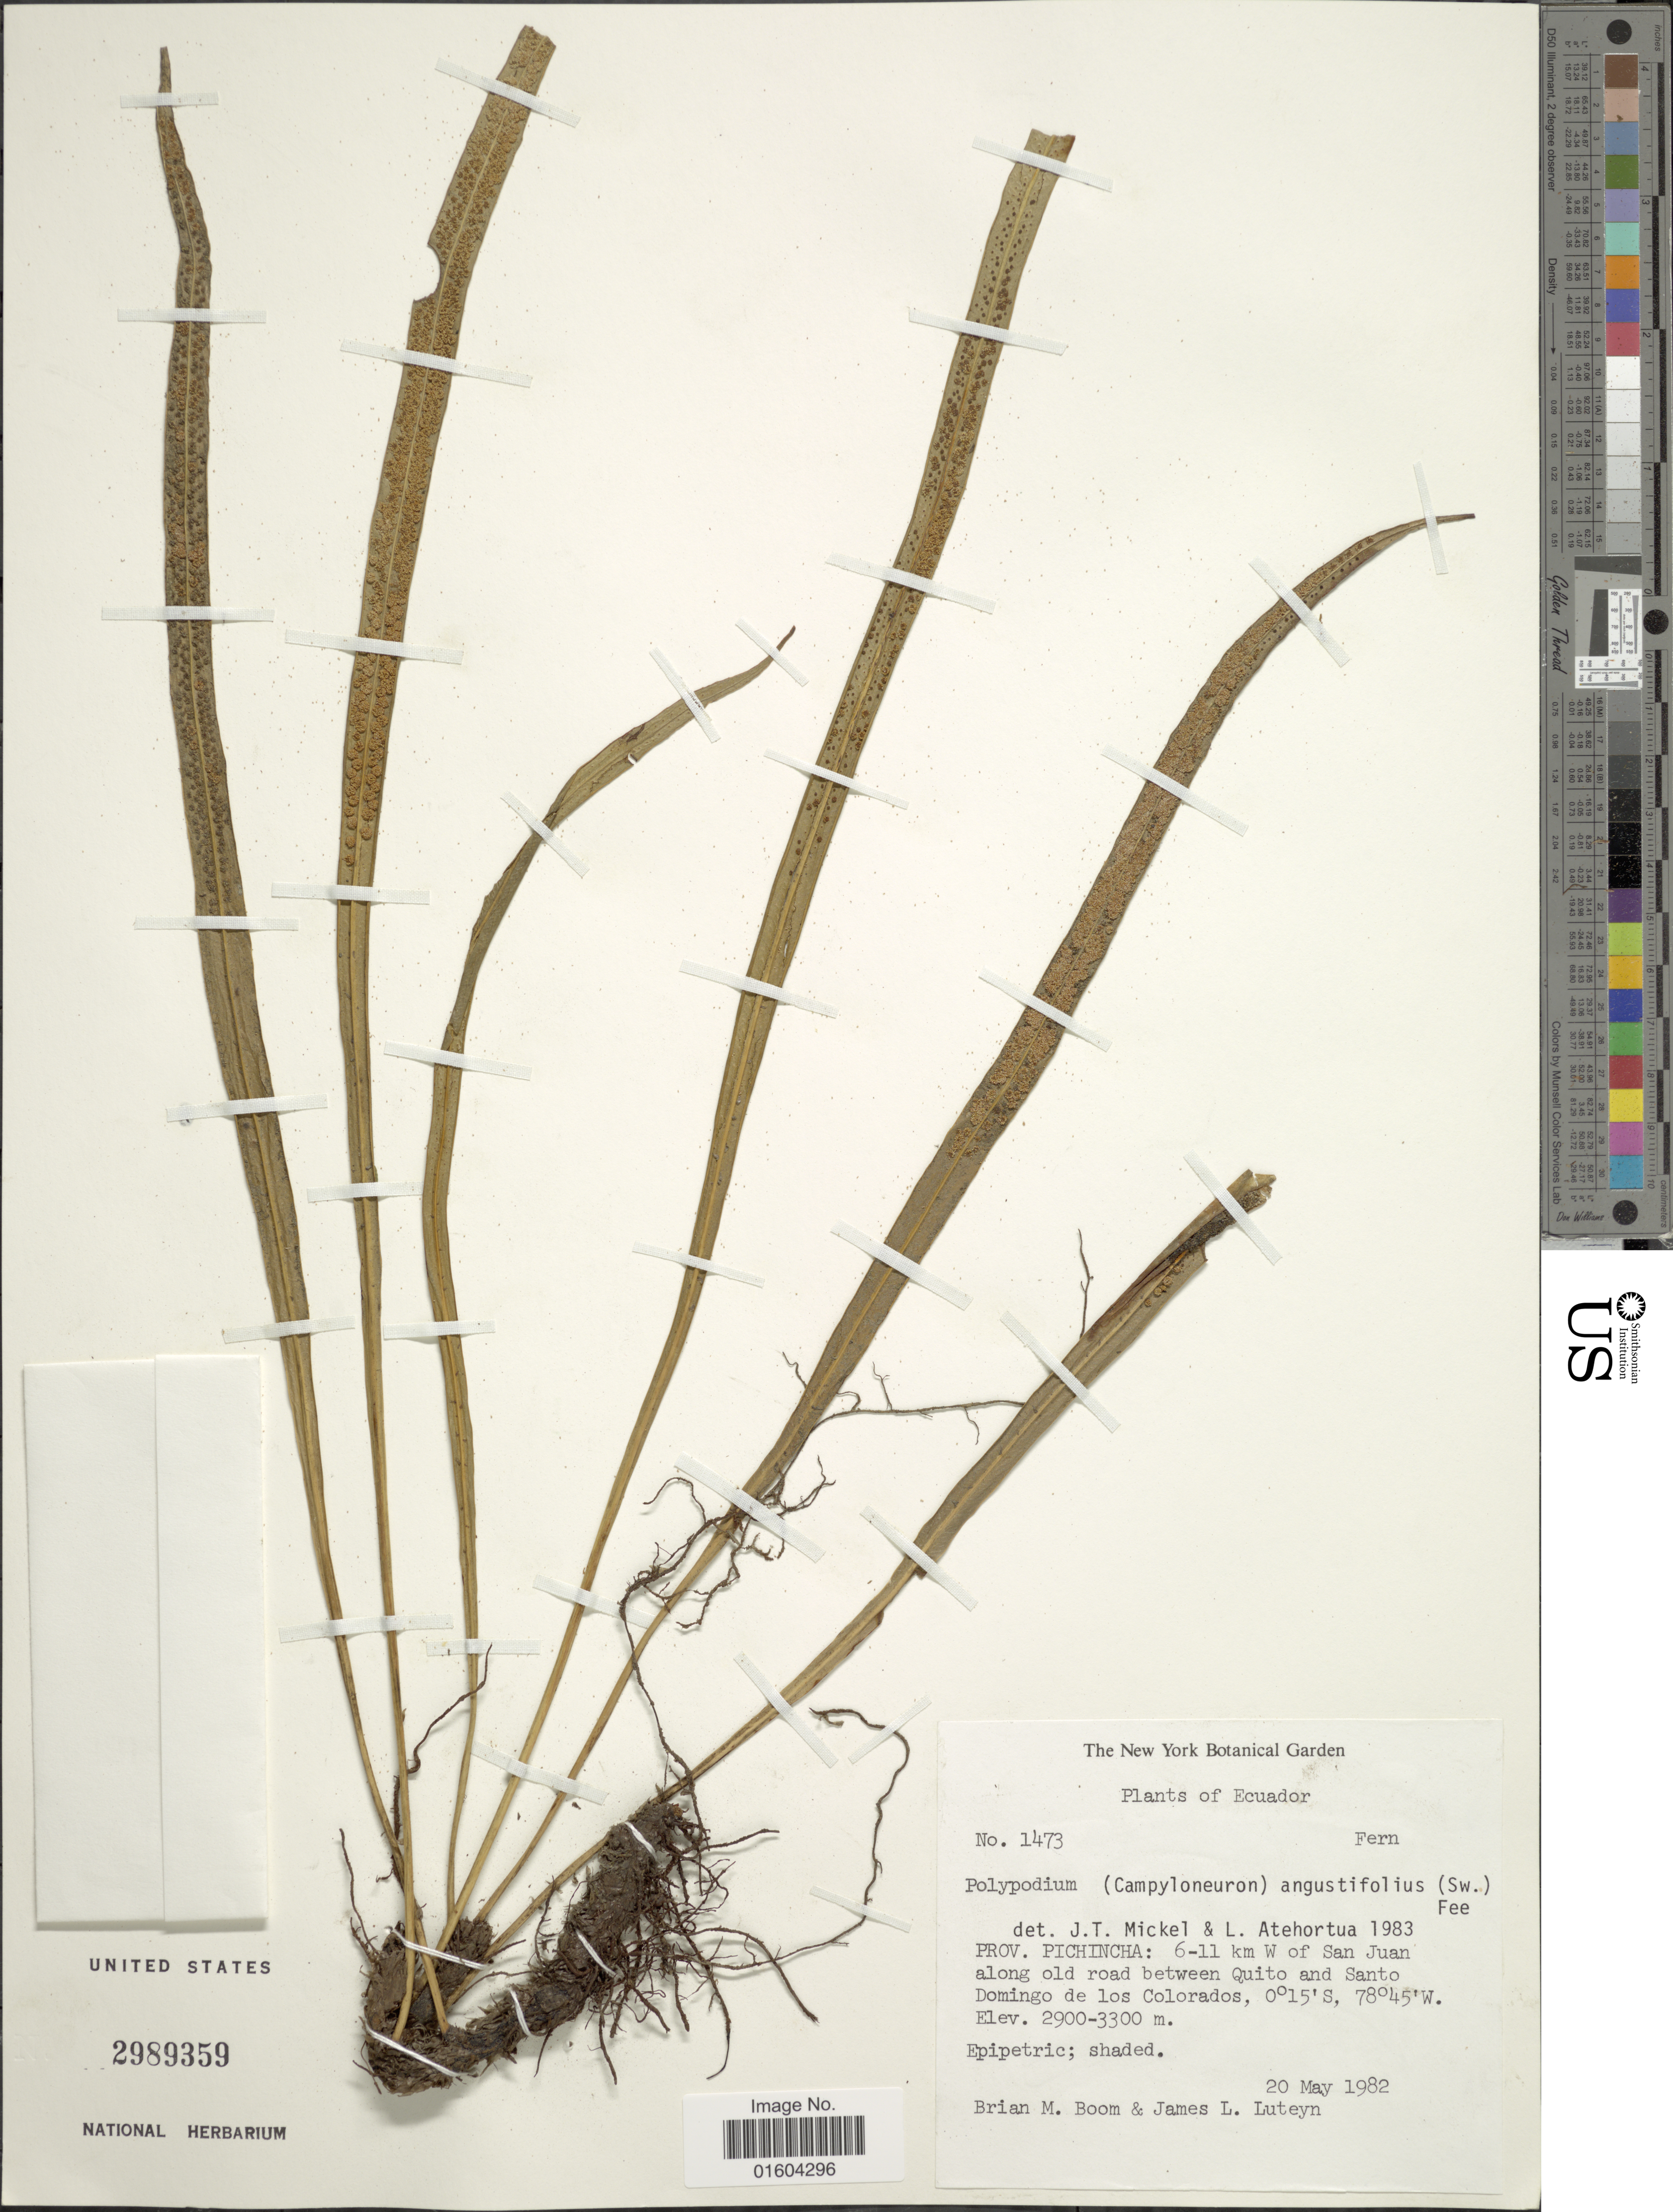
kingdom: Plantae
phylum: Tracheophyta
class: Polypodiopsida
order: Polypodiales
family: Polypodiaceae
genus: Campyloneurum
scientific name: Campyloneurum densifolium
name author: (Hieron.) Lellinger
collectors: B. M. Boom & J. L. Luteyn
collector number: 1473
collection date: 1982-05-20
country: Ecuador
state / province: Pichincha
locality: Ecuador, Prov. Pichincha: 6-11 km W of San Juan along old road between Quito and Santo Domingo de los Colorados.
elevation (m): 2900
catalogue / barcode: US 2989359